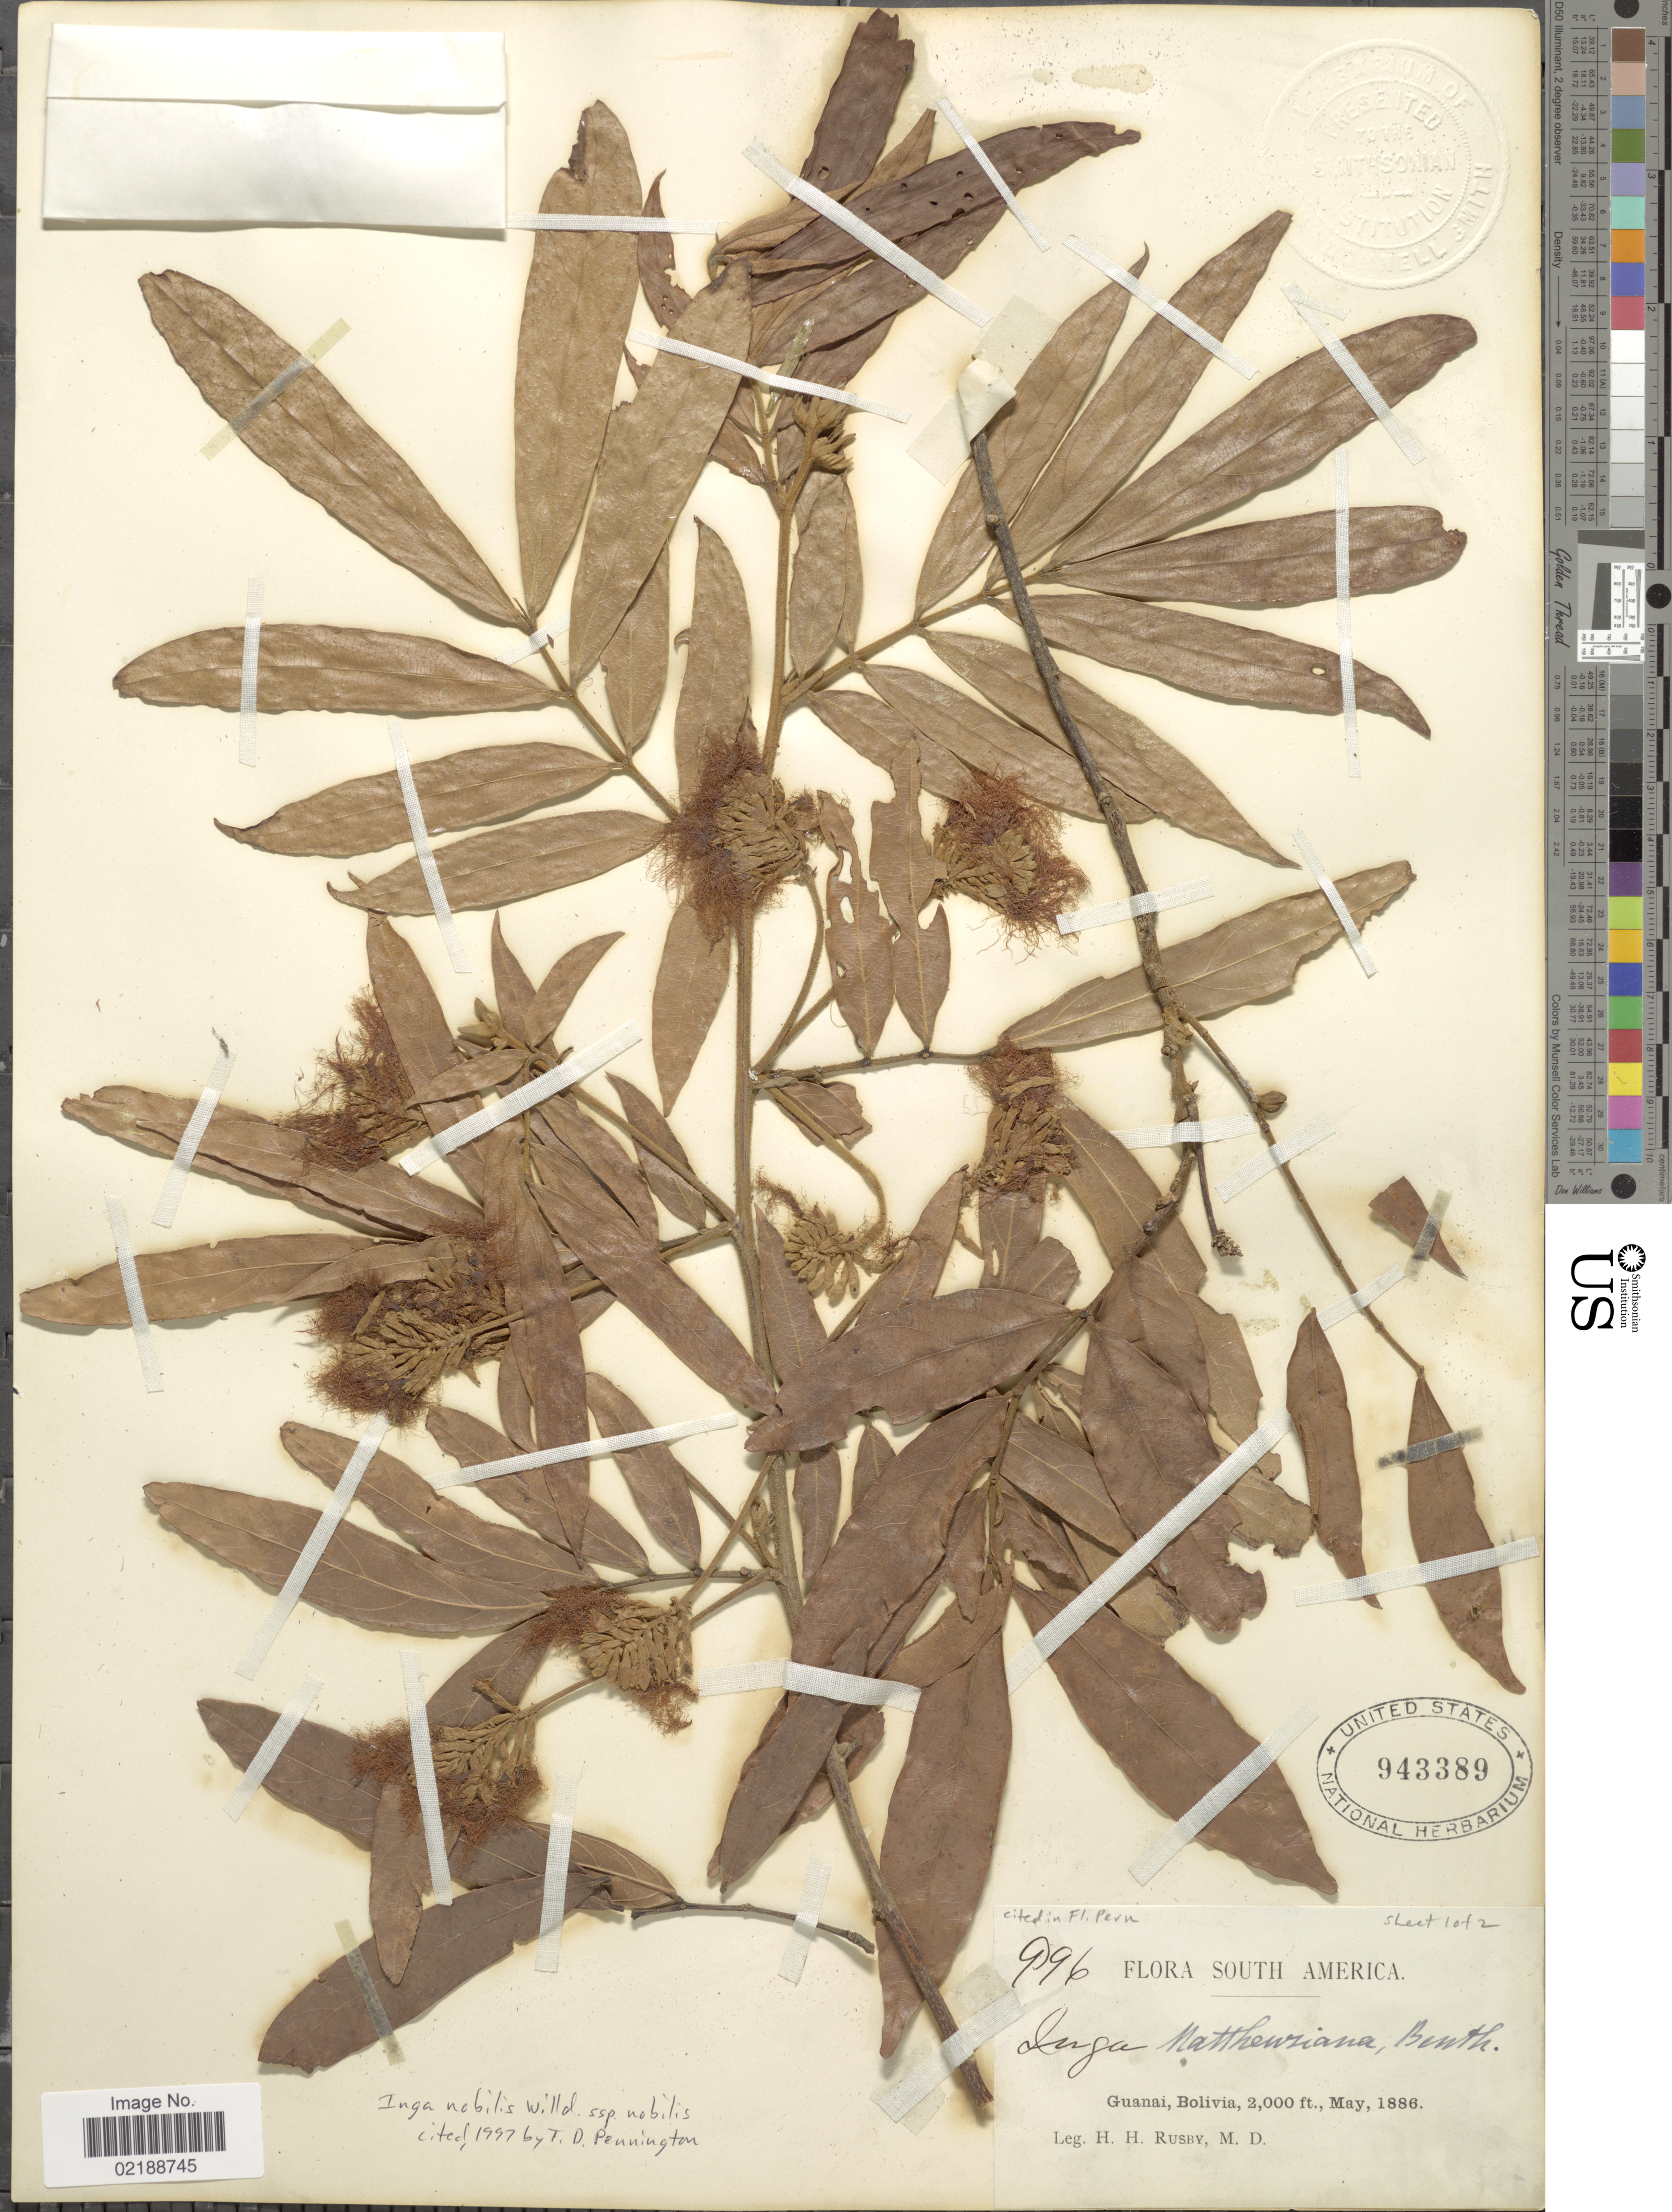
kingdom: Plantae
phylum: Tracheophyta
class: Magnoliopsida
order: Fabales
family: Fabaceae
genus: Inga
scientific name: Inga nobilis subsp. nobilis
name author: Willd.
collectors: H. H. Rusby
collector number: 996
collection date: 1886-05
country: Bolivia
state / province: La Páz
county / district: Larecaja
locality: Guanay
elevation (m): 610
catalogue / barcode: US 943389